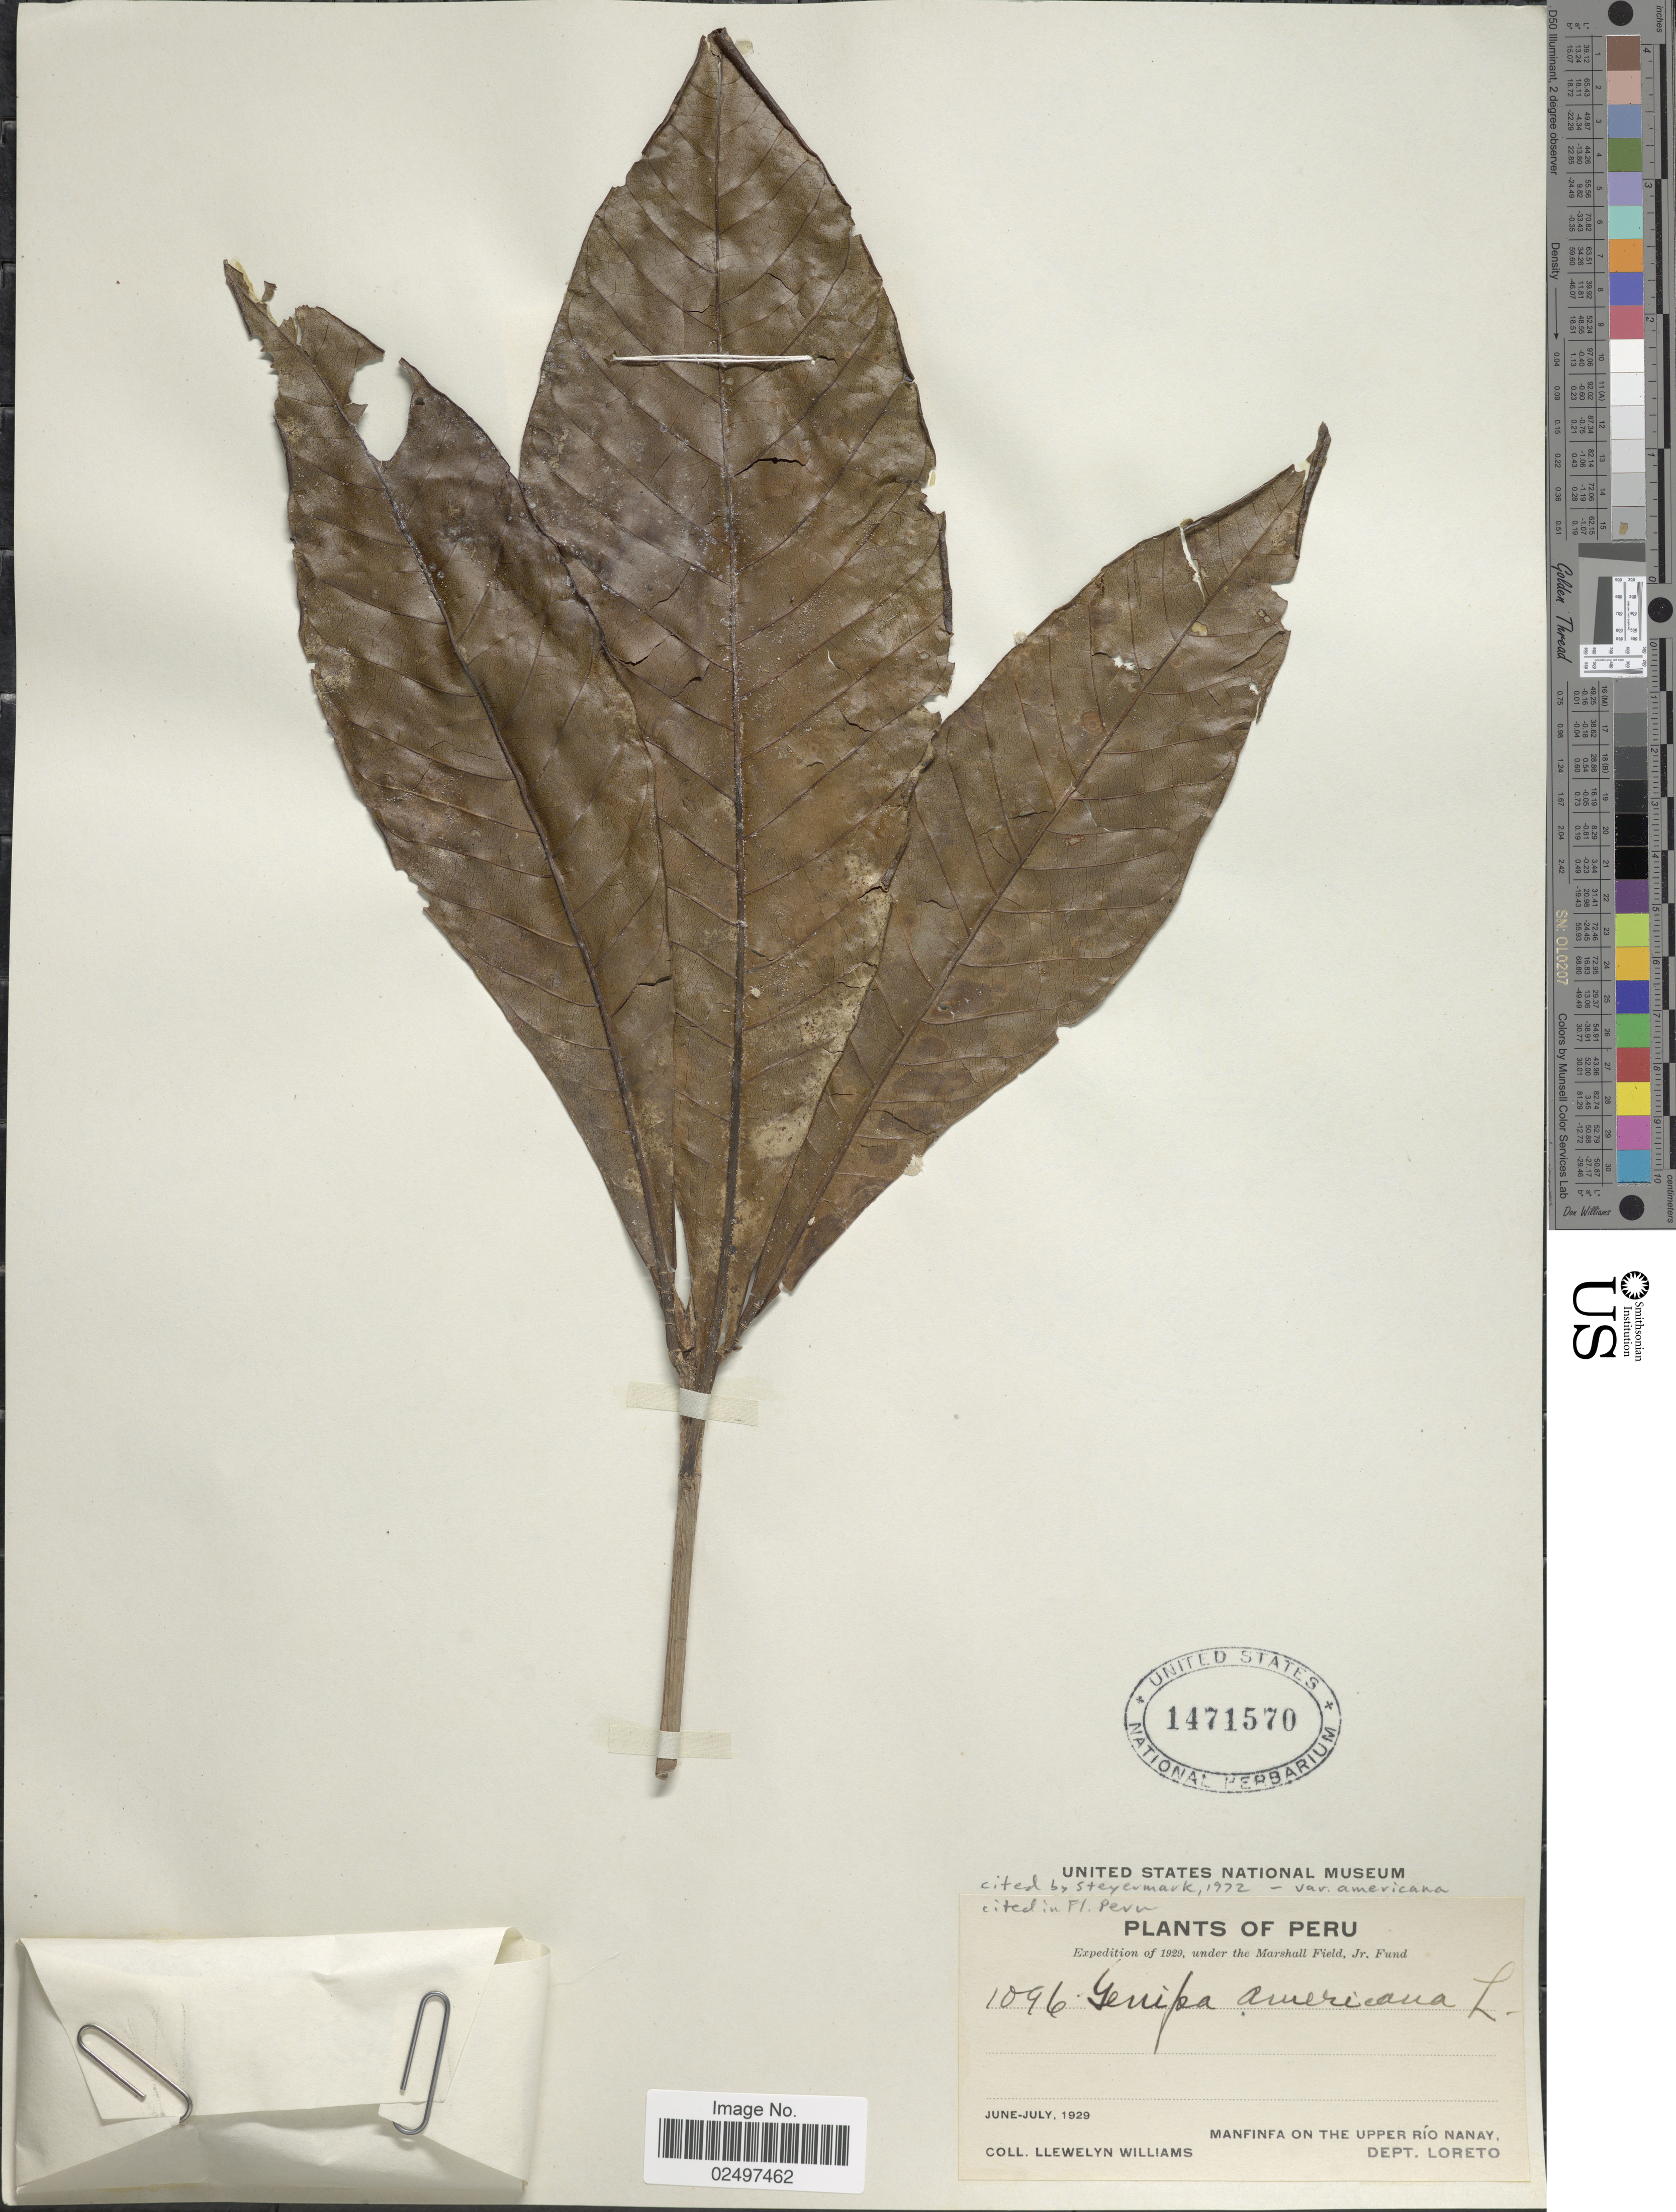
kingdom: Plantae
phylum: Tracheophyta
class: Magnoliopsida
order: Gentianales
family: Rubiaceae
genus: Genipa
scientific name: Genipa americana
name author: L.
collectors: Ll. Williams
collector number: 1096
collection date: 1929-06/1929-07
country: Peru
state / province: Loreto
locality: Manfinfa on the upper Rio Nanay, Dept. Loreto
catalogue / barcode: US 1471570